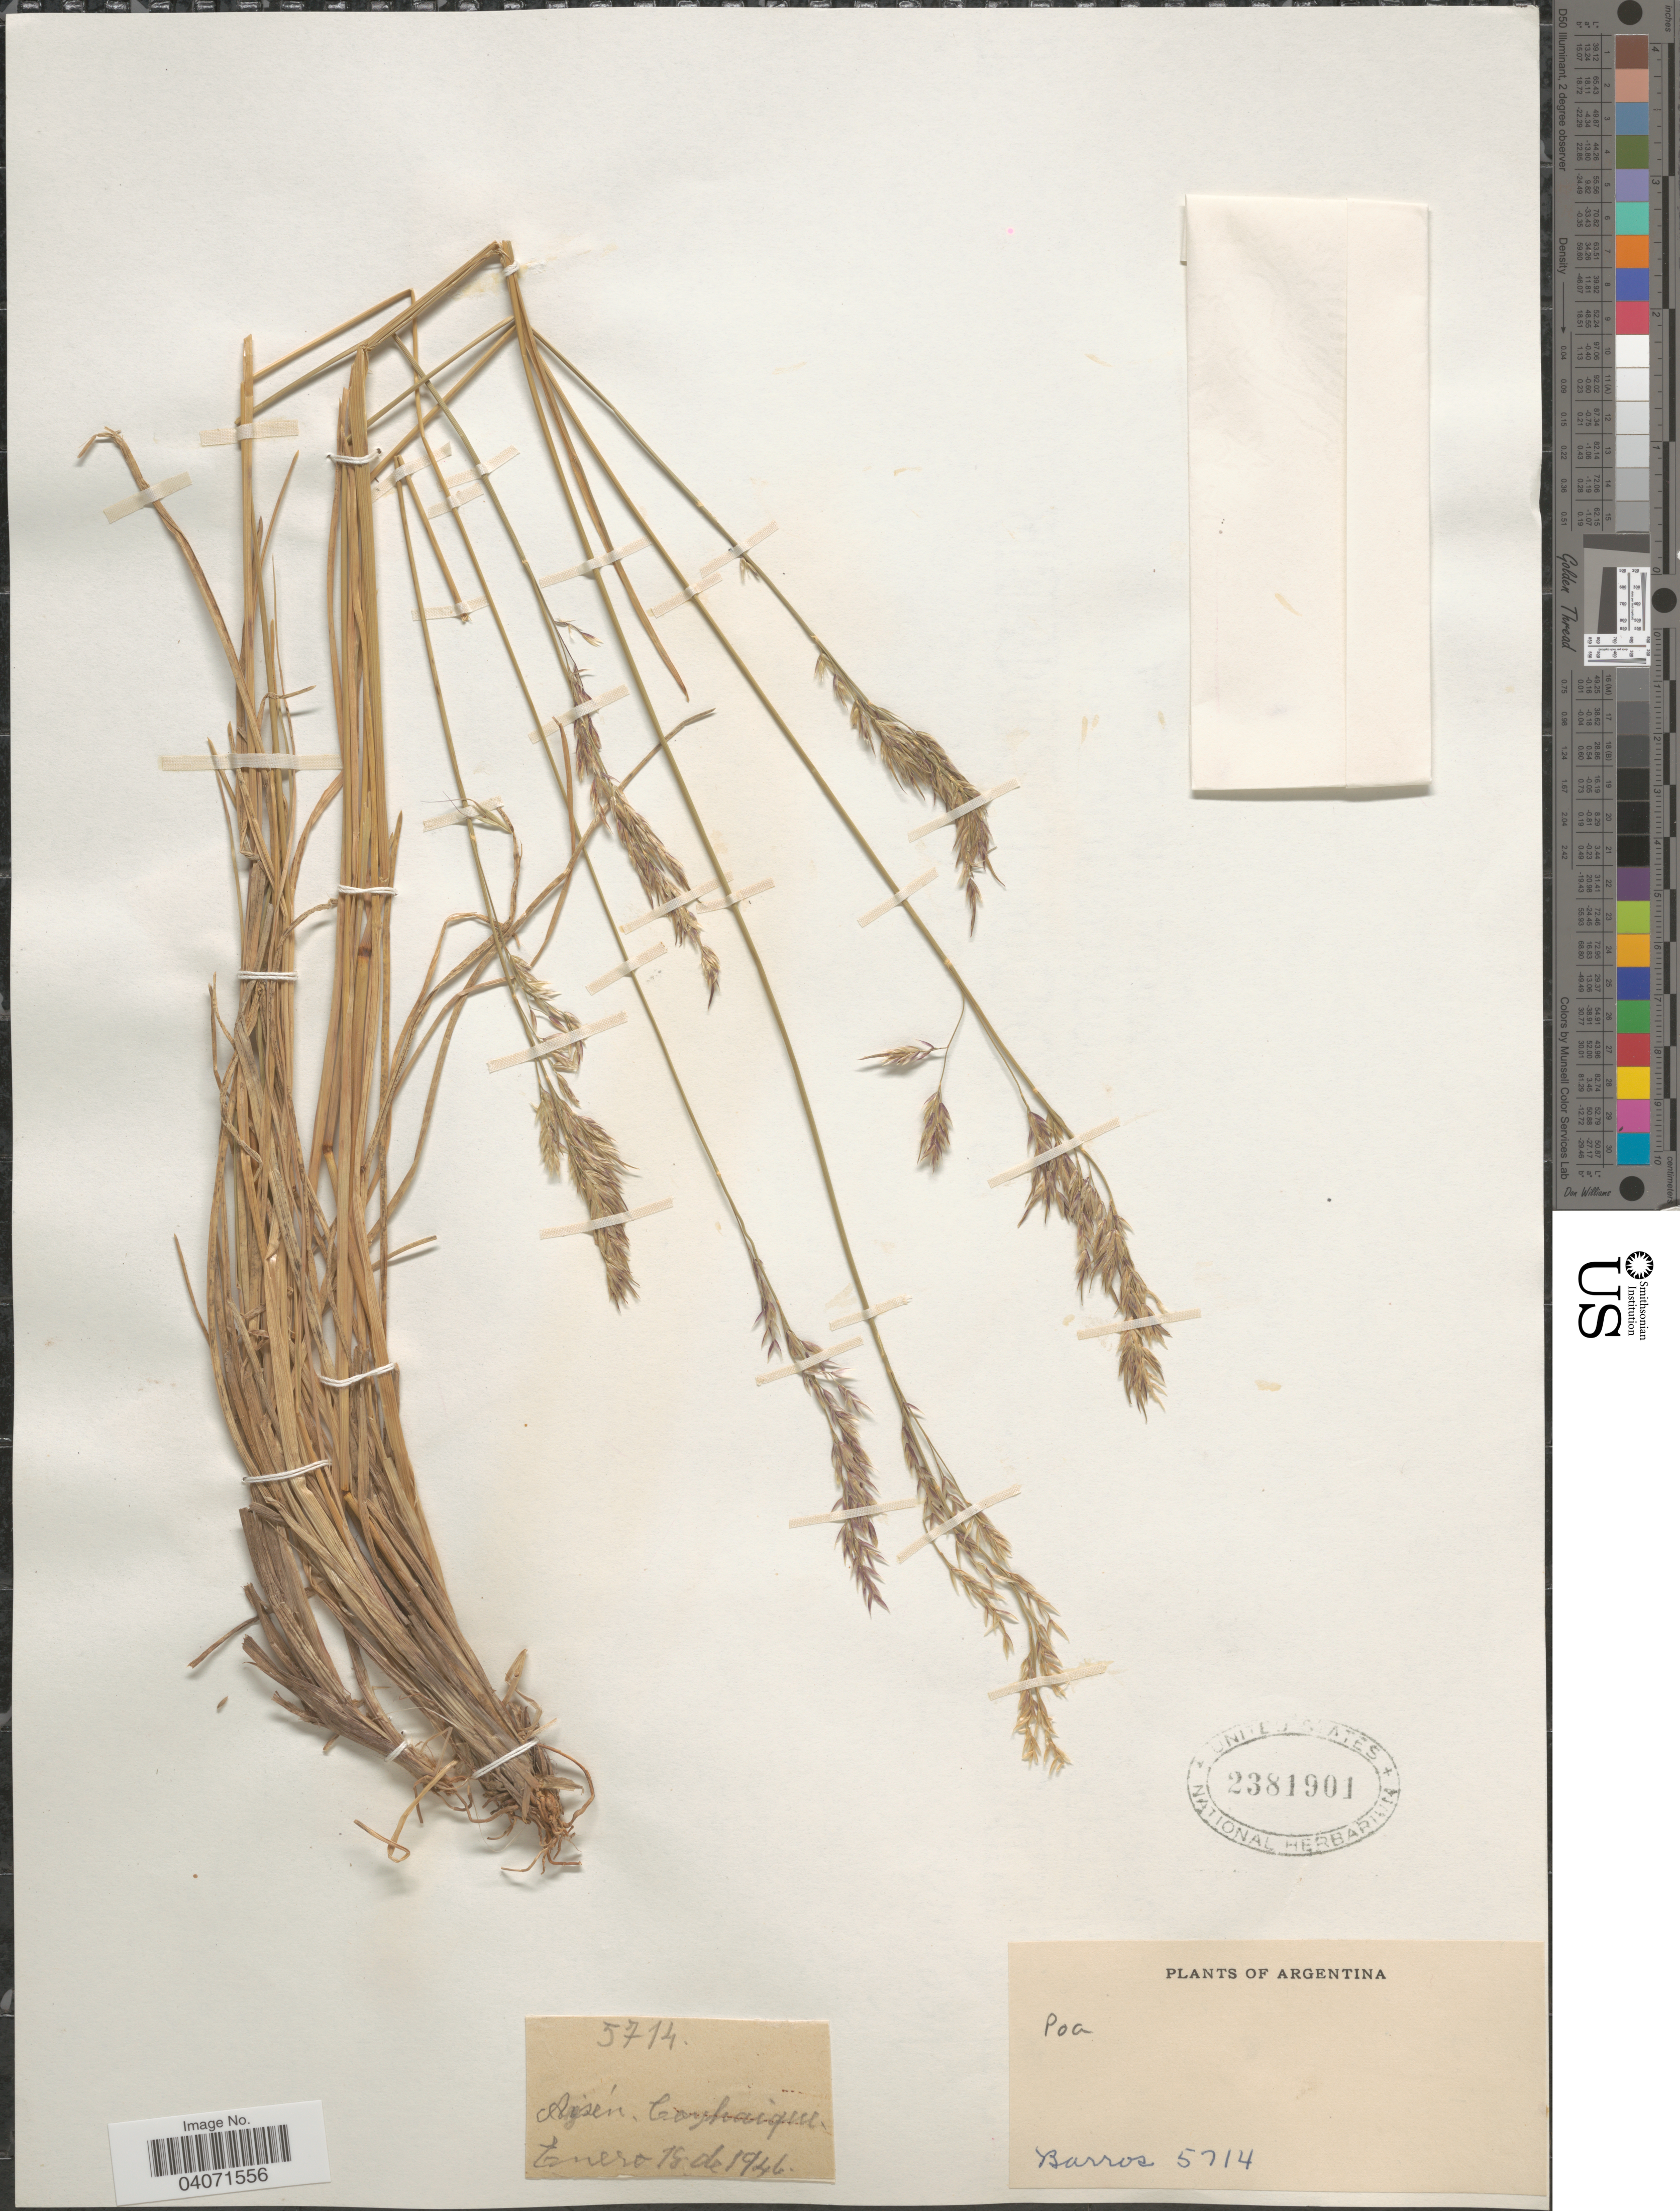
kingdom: Plantae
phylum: Tracheophyta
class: Liliopsida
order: Poales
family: Poaceae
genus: Poa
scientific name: Poa sp.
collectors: Barros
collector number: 5714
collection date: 1946-01-15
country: Chile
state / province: Aisén (XI)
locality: Aisén, Coyhaique.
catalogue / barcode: US 2381901